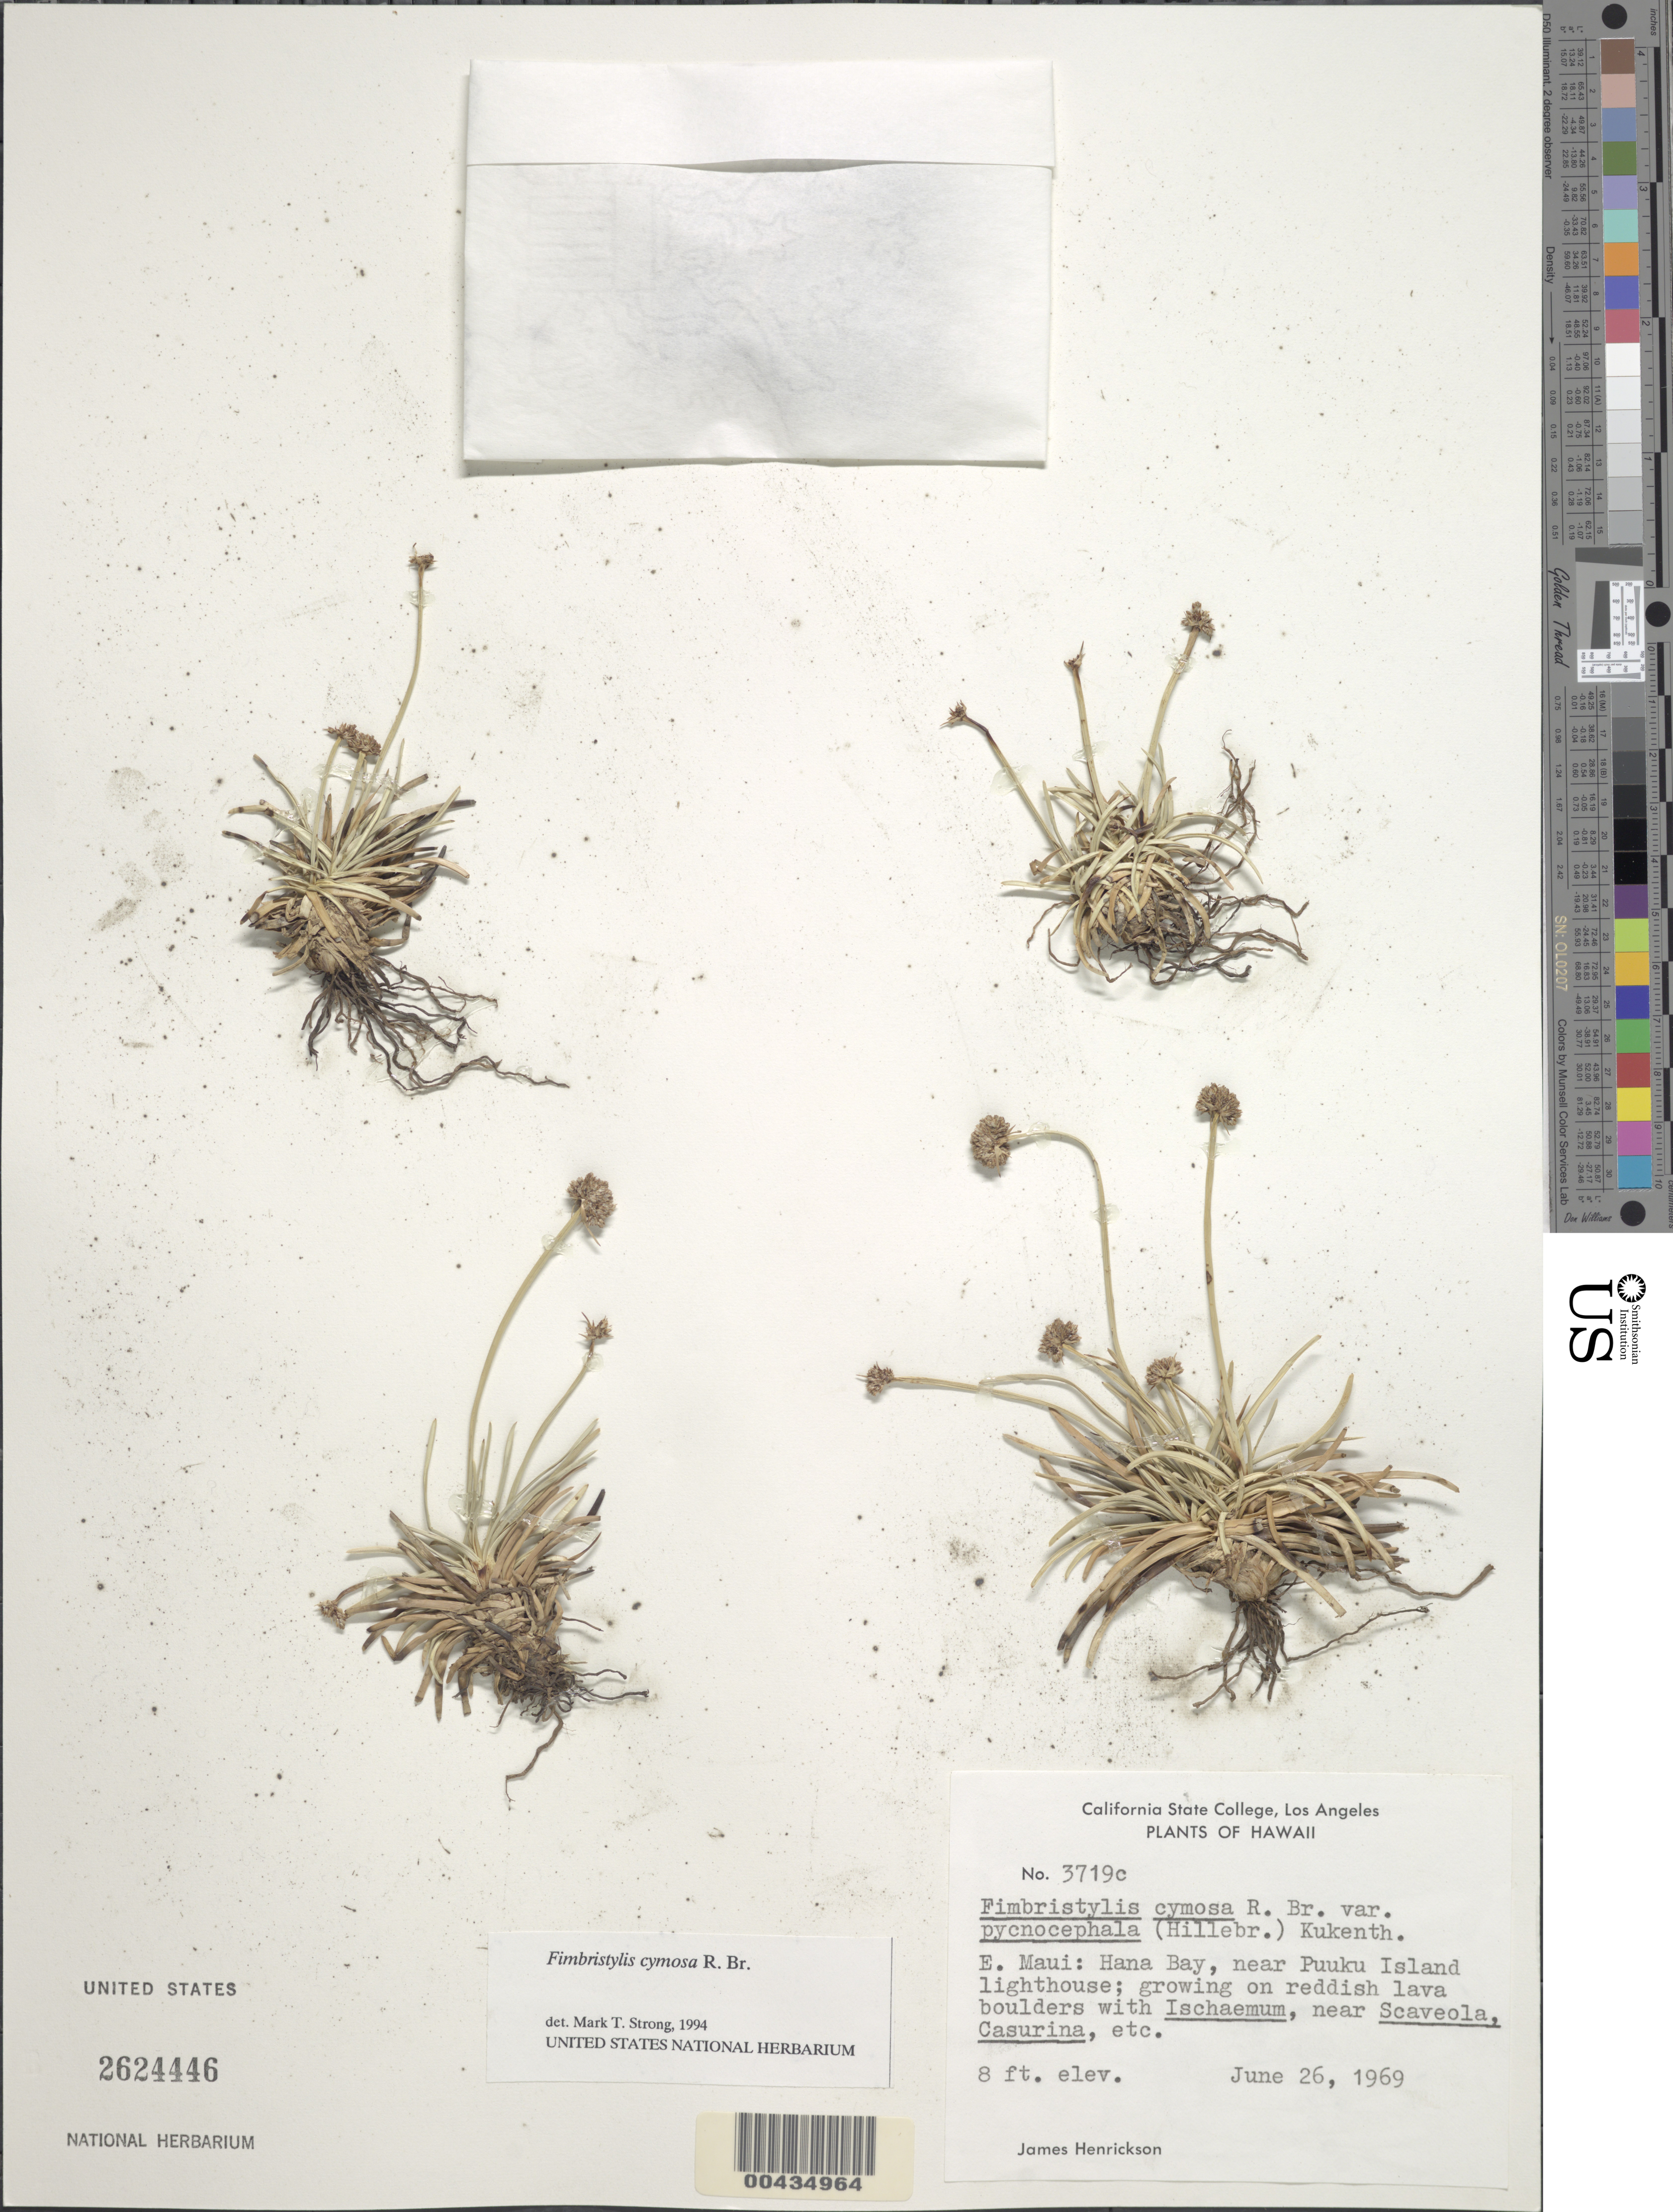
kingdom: Plantae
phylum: Tracheophyta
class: Liliopsida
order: Poales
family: Cyperaceae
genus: Fimbristylis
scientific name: Fimbristylis cymosa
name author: R. Br.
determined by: Strong, M. T., (US), Smithsonian Institution - National Museum of Natural History (UNITED STATES)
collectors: J. S. Henrickson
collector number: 3719c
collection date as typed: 26 Jun 1969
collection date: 1969-06-26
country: United States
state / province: Hawaii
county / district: Maui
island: Maui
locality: E. Maui: Hana Bay, near Puuku Island lighthouse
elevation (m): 2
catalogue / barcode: US 2624446